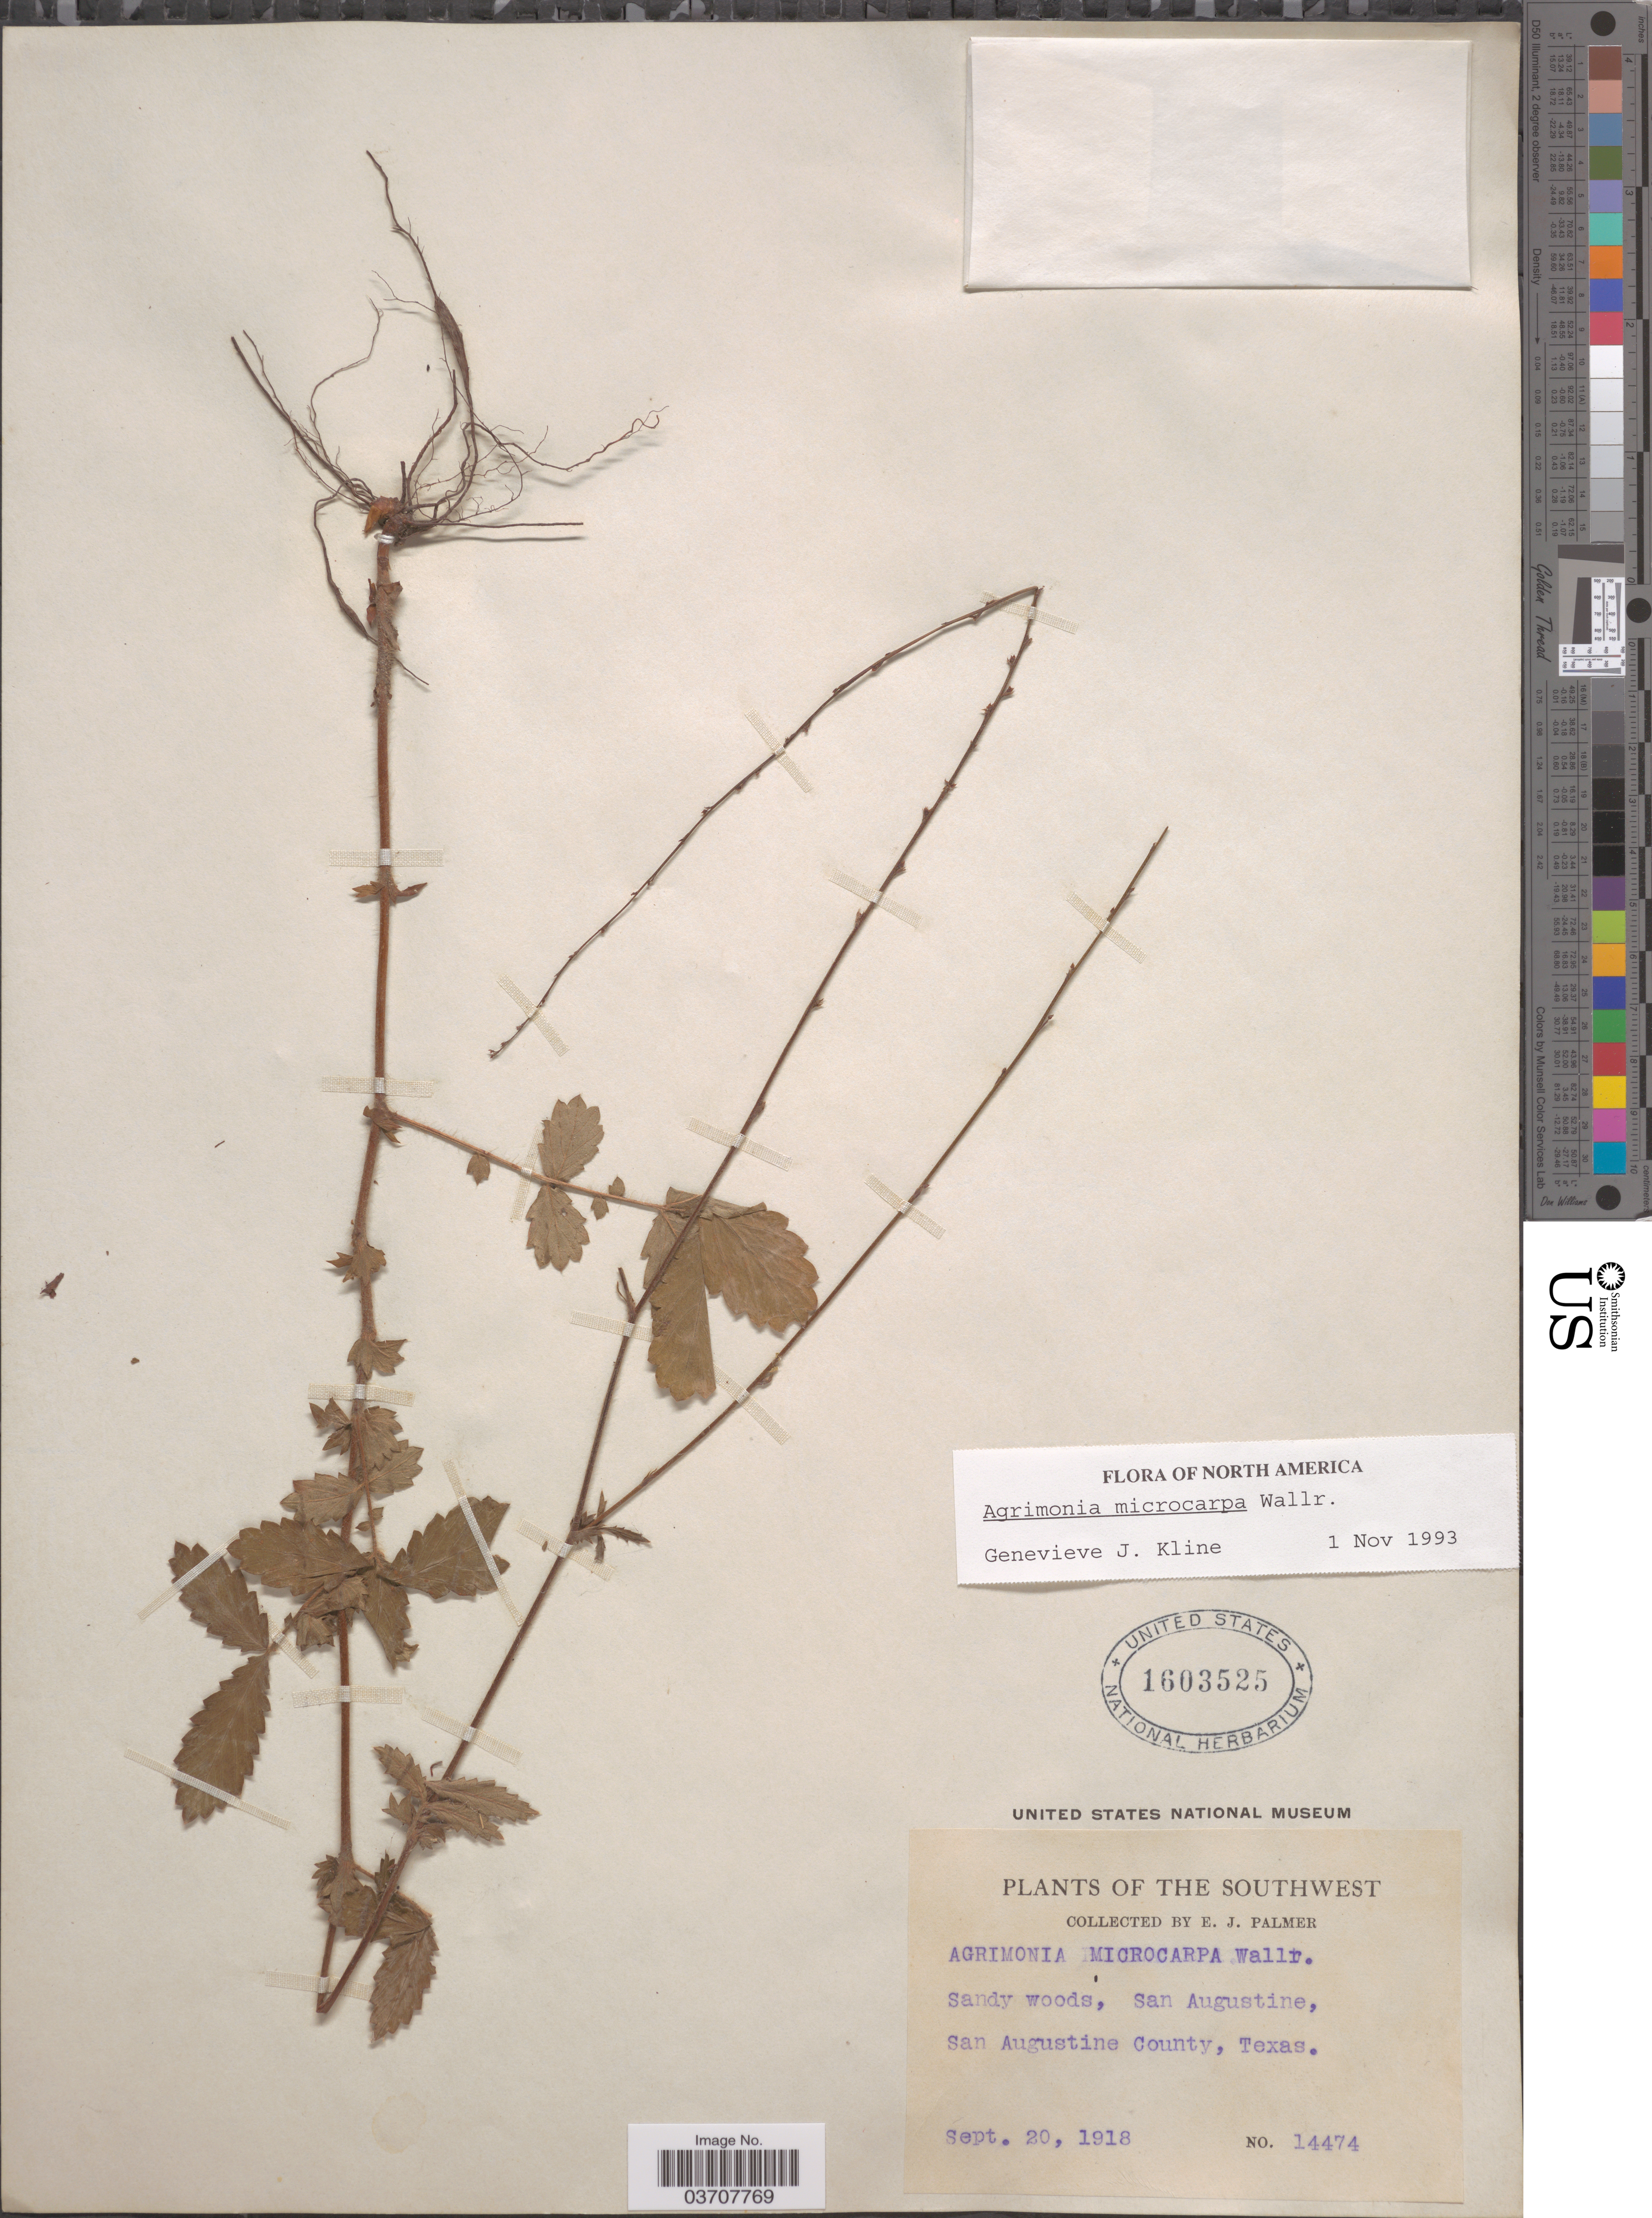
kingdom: Plantae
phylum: Tracheophyta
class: Magnoliopsida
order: Rosales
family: Rosaceae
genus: Agrimonia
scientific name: Agrimonia microcarpa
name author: Wallr.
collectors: E. J. Palmer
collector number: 14474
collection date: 1918-09-20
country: United States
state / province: Texas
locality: The Southwest. San Augustine, San Augustine County.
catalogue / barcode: US 1603525